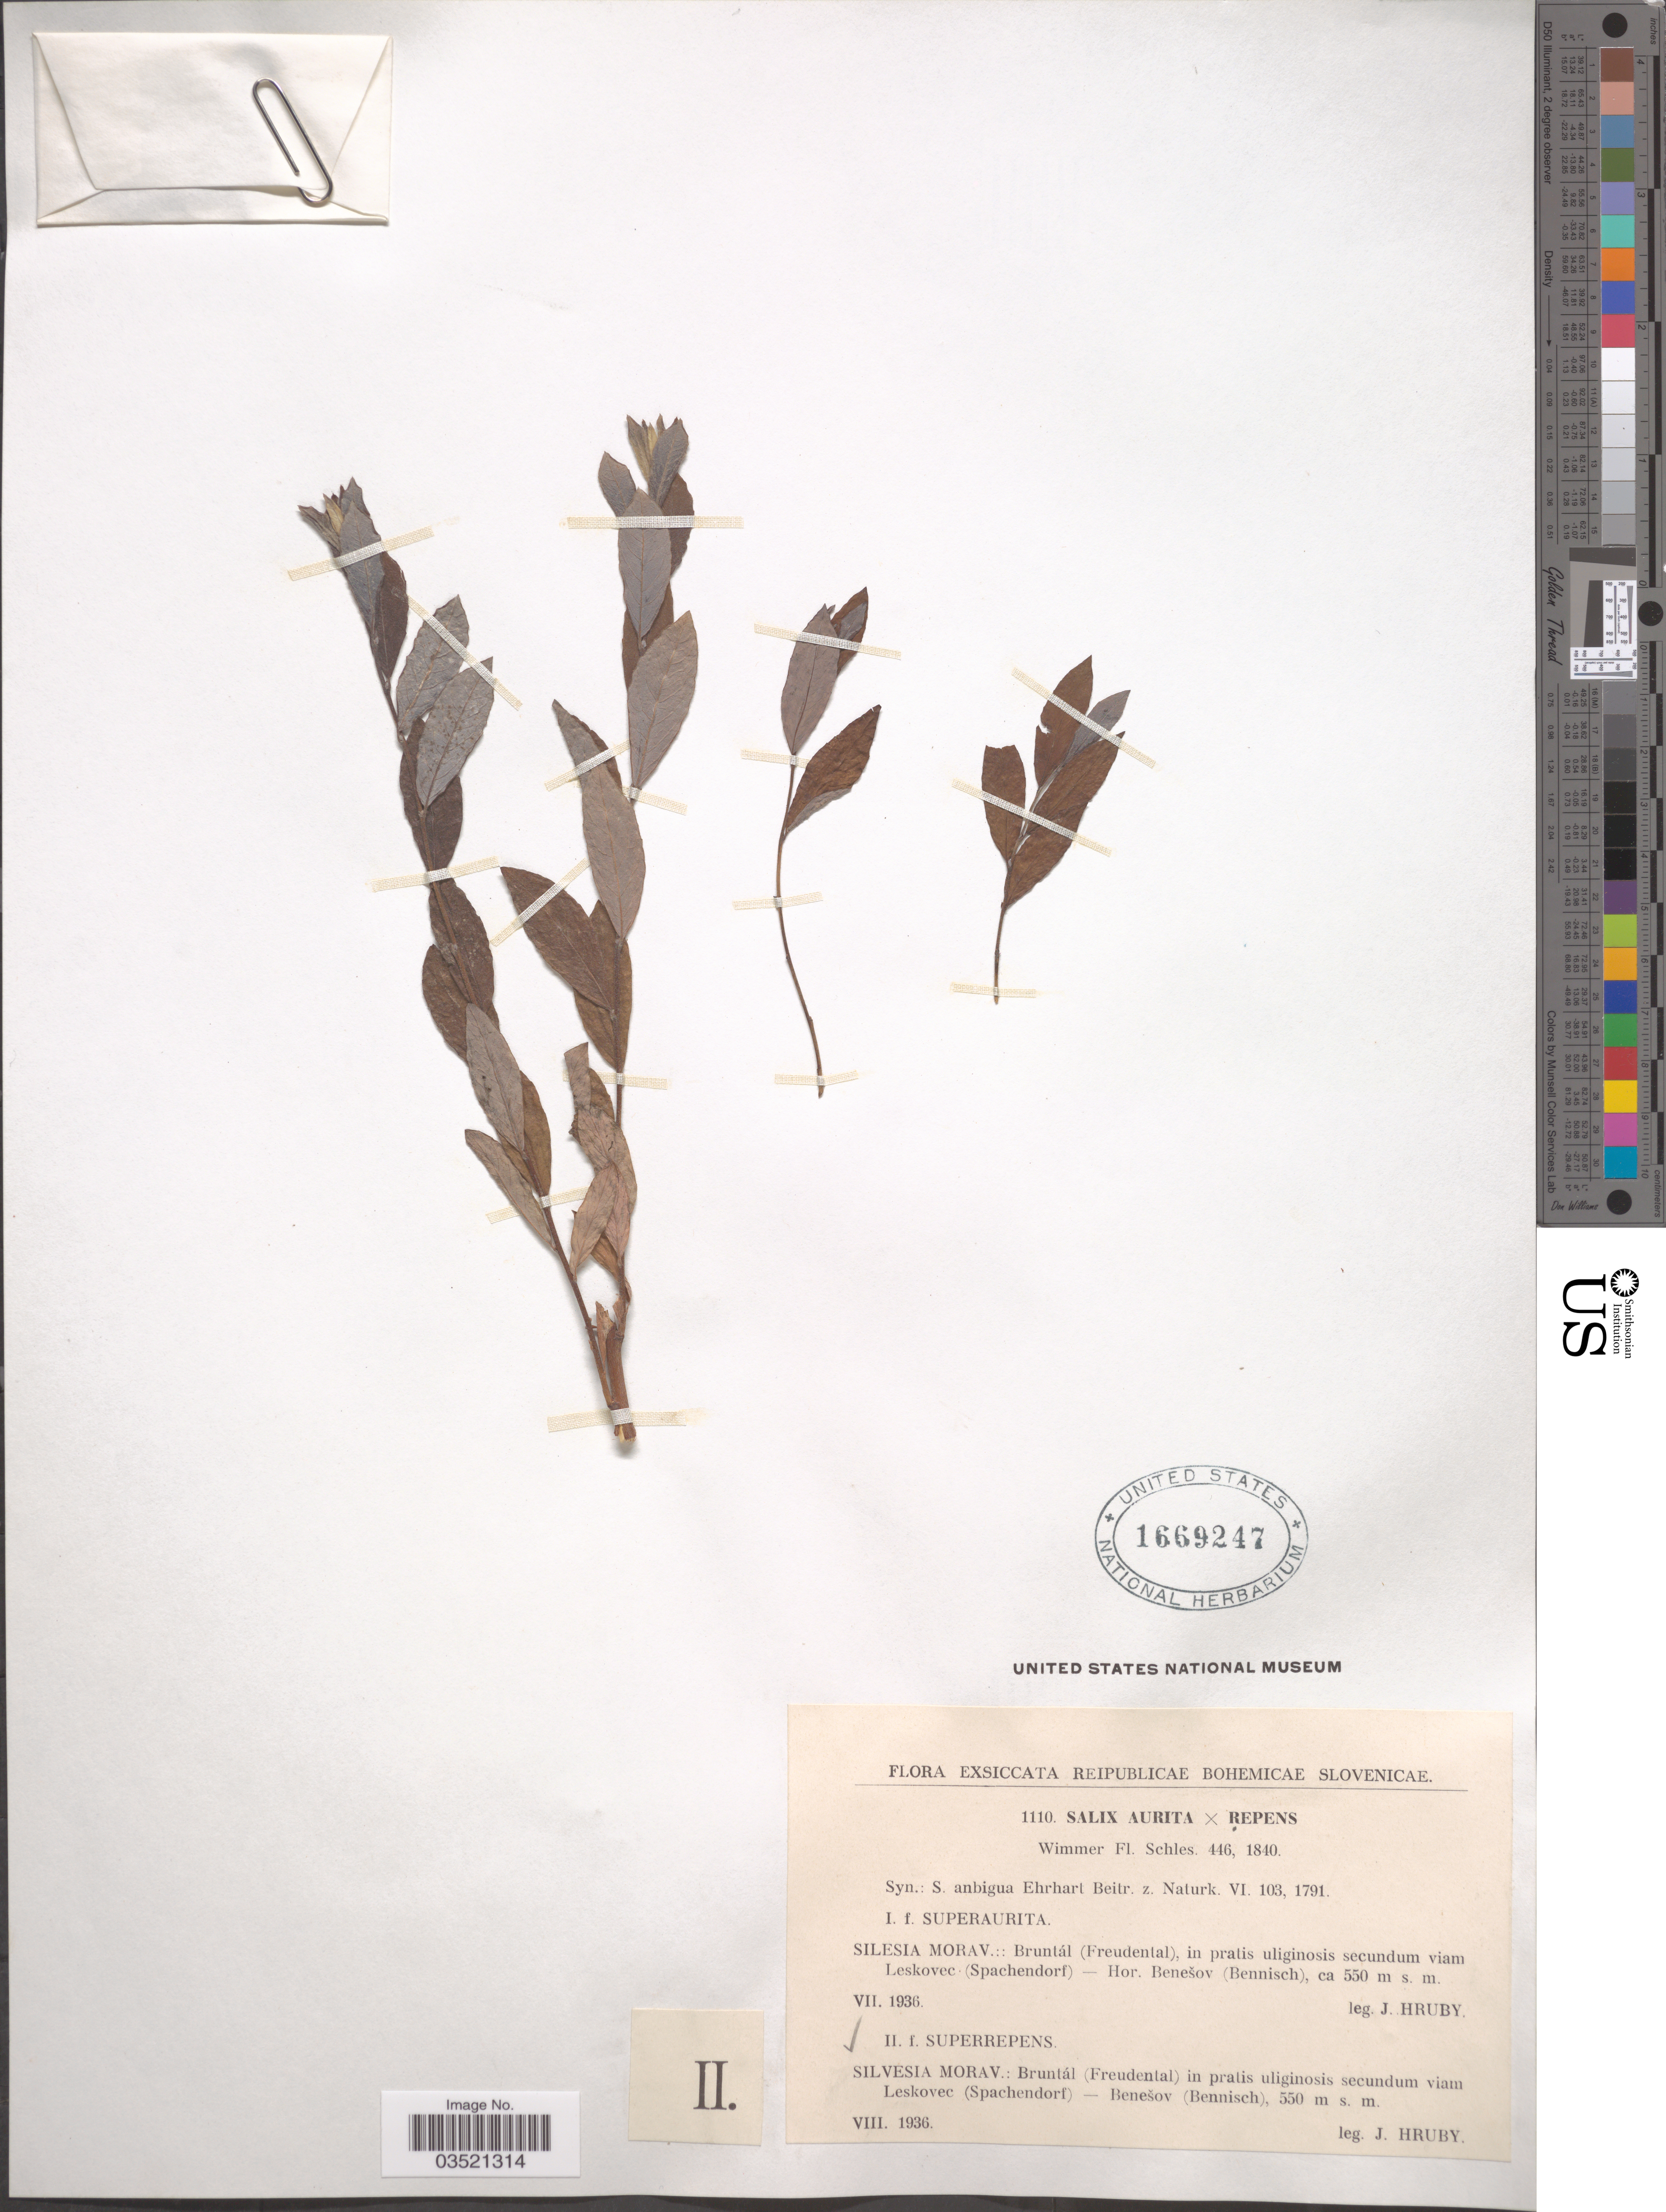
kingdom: Plantae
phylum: Tracheophyta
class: Magnoliopsida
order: Malpighiales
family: Salicaceae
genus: Salix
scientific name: Salix aurita x S. repens L.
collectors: J. Hruby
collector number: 1110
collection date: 1936-08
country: Czechia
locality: Silvesia Morav.: Bruntál (Freudental) in pratis uliginosis secundum viam Leskovec (Spachendorf) - Benesov (Bennisch).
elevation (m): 550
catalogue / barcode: US 1669247